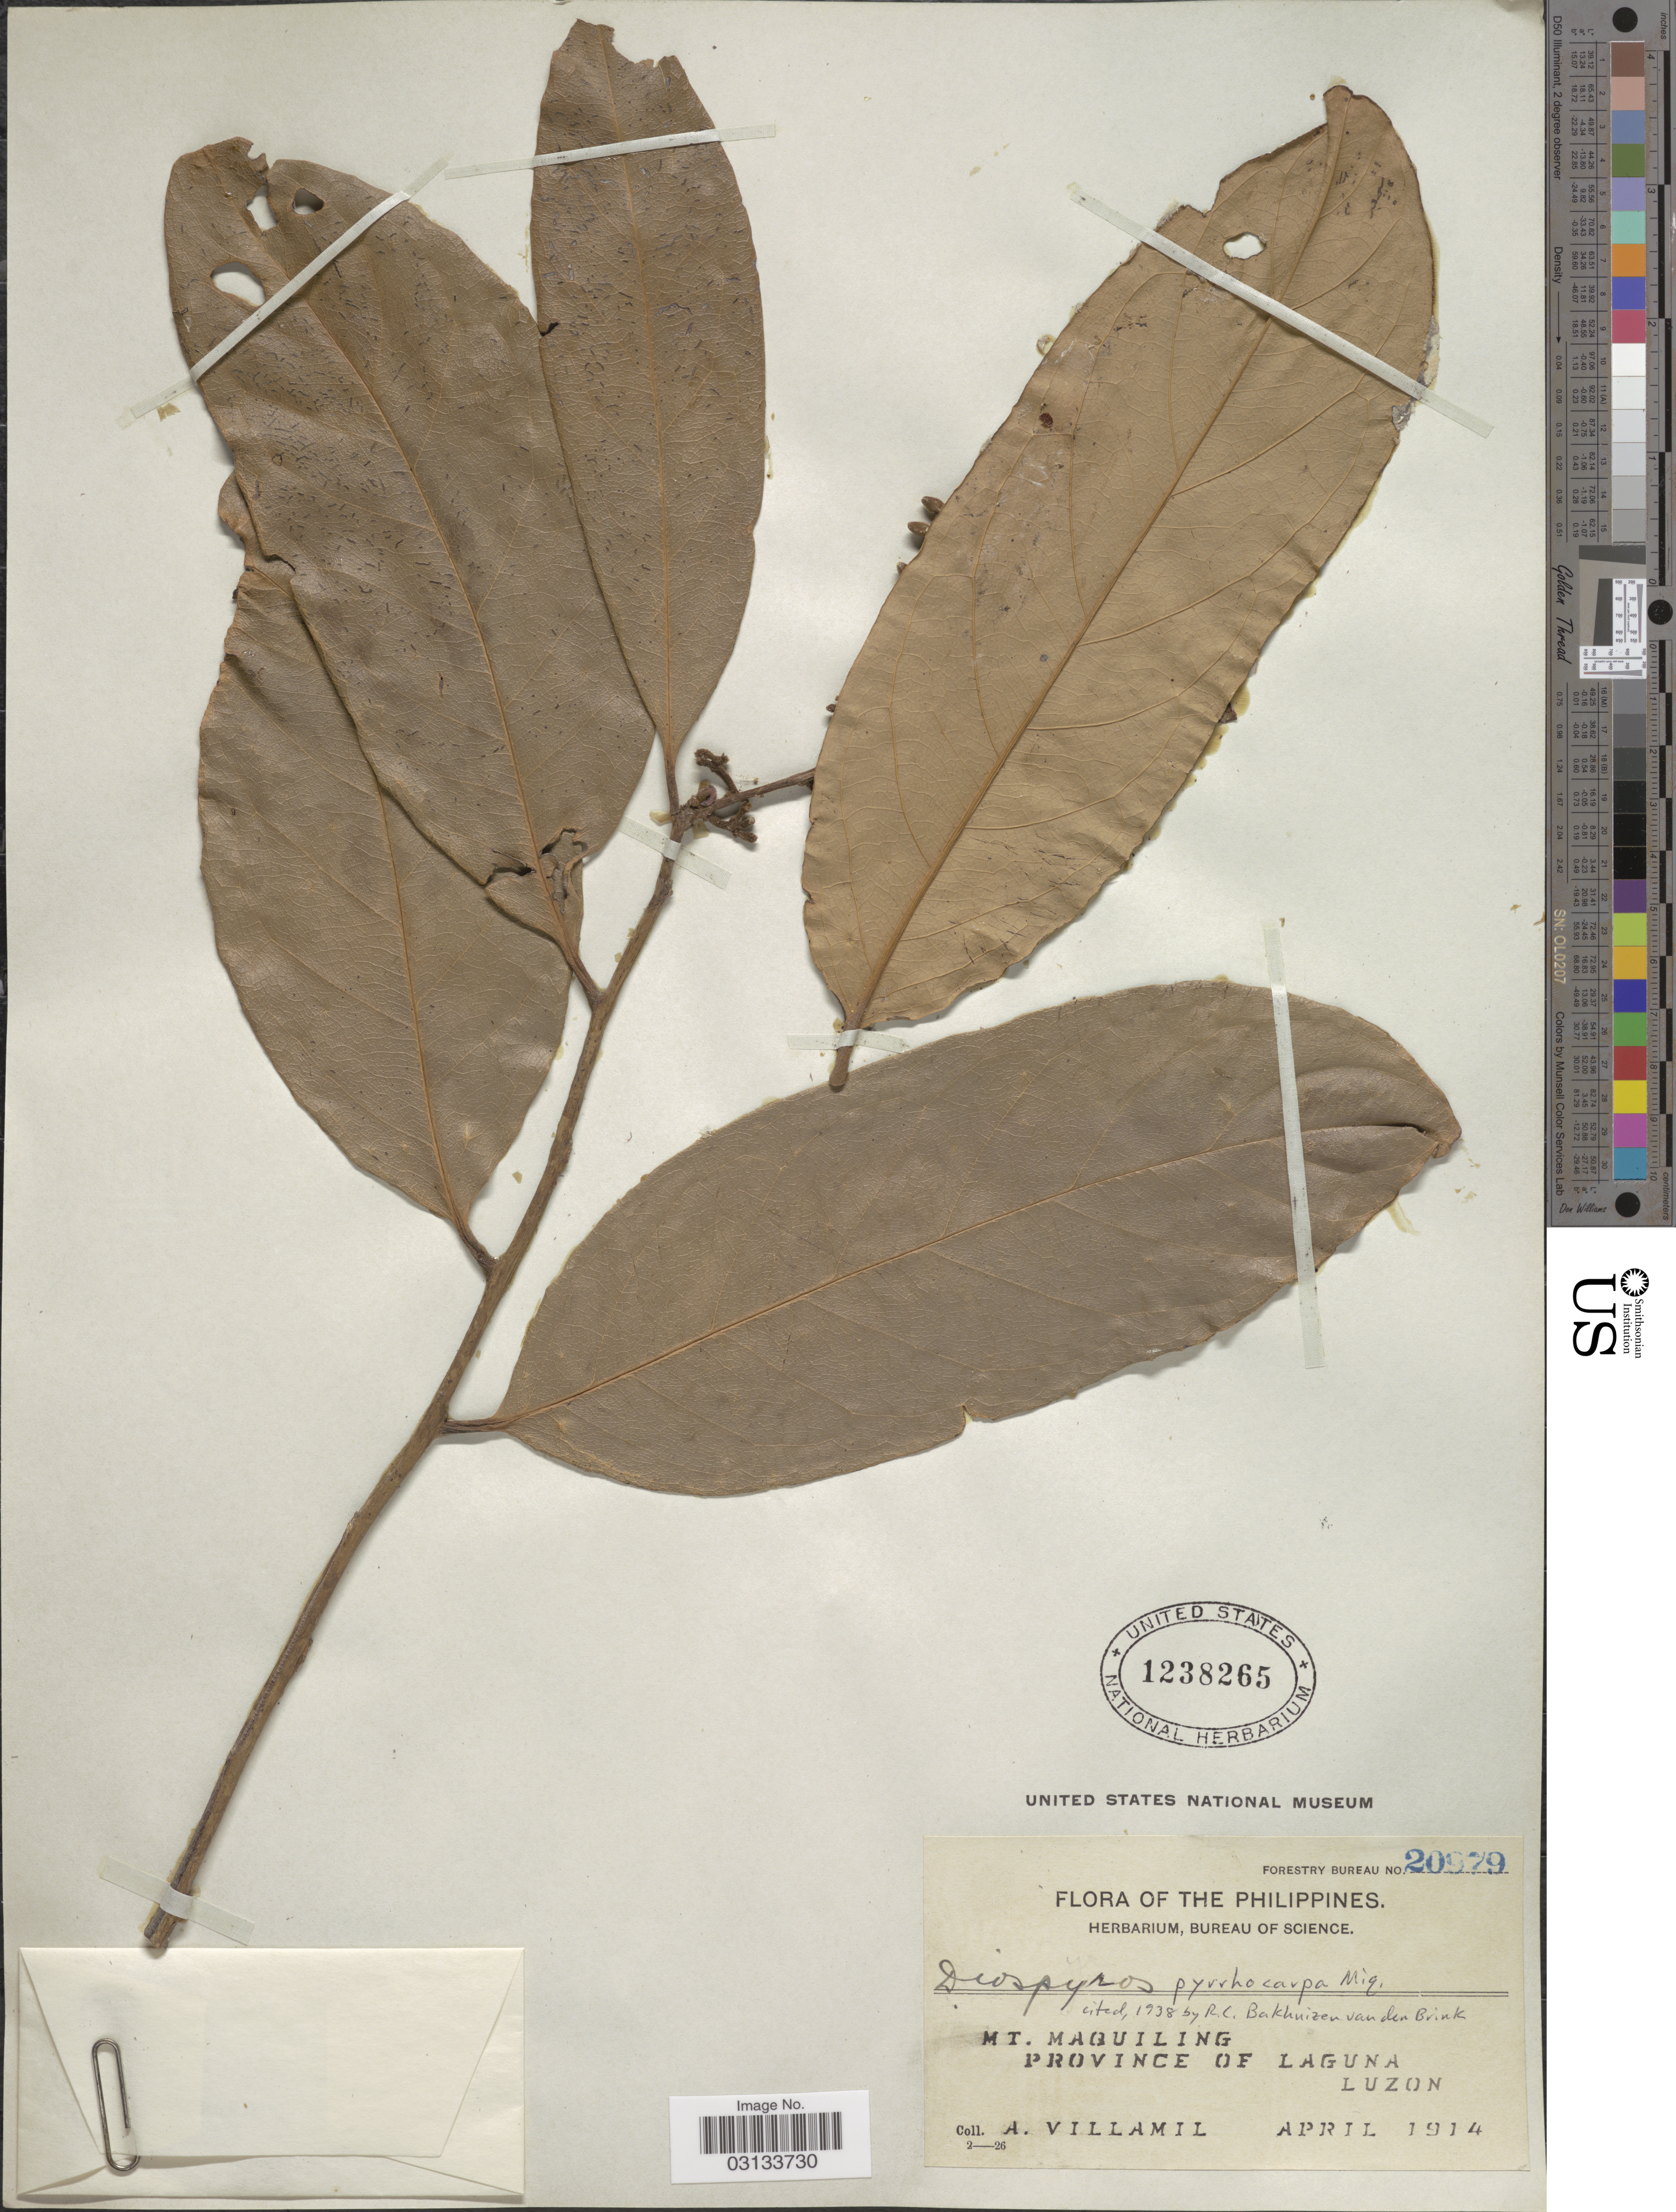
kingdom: Plantae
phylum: Tracheophyta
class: Magnoliopsida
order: Ericales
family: Ebenaceae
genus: Diospyros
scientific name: Diospyros pyrrhocarpa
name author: Miq.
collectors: A. Villamil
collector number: Forestry Bureau 20979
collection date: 1914-04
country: Philippines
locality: Mt. Maquiling. Province of Laguna. Luzon.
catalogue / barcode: US 1238265